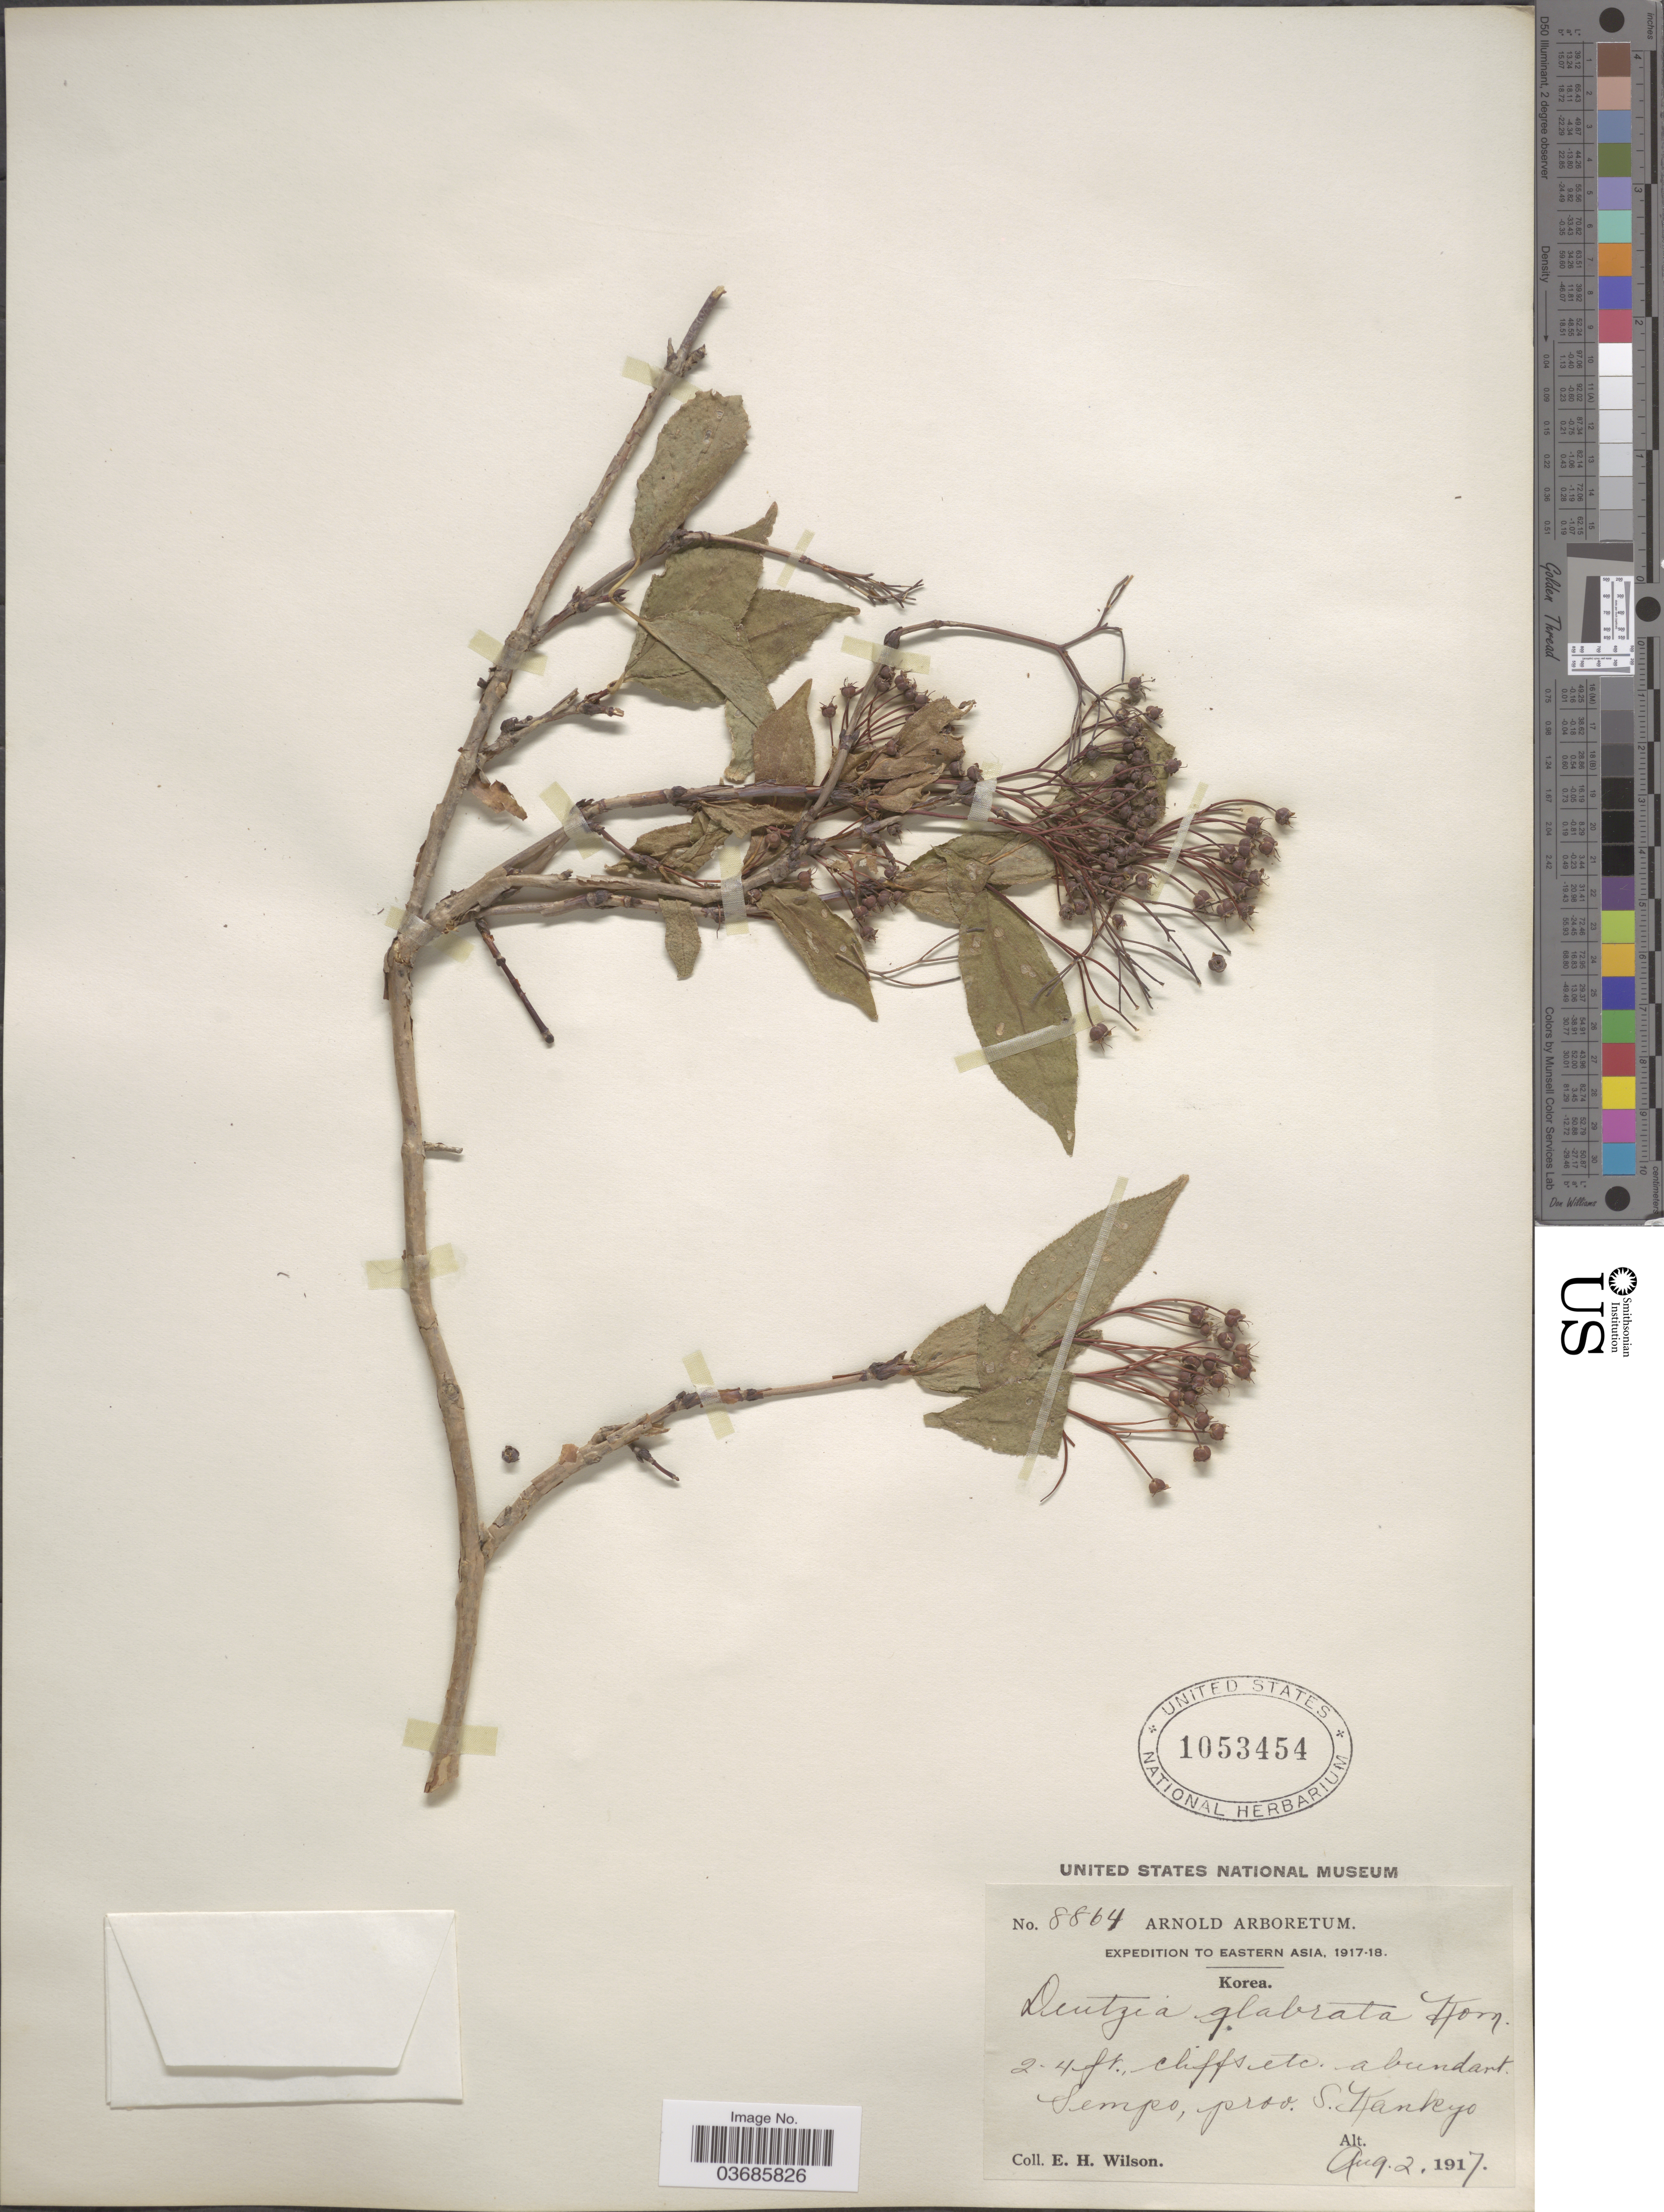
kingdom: Plantae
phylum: Tracheophyta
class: Magnoliopsida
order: Cornales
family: Hydrangeaceae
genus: Deutzia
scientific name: Deutzia glabrata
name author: Kom.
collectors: E. Wilson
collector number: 8864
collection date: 1917-08-02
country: North Korea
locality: Expedition to Eastern Asia, 1917-18. Abundant. Sempo, prov. S. Kankyo.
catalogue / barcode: US 1053454